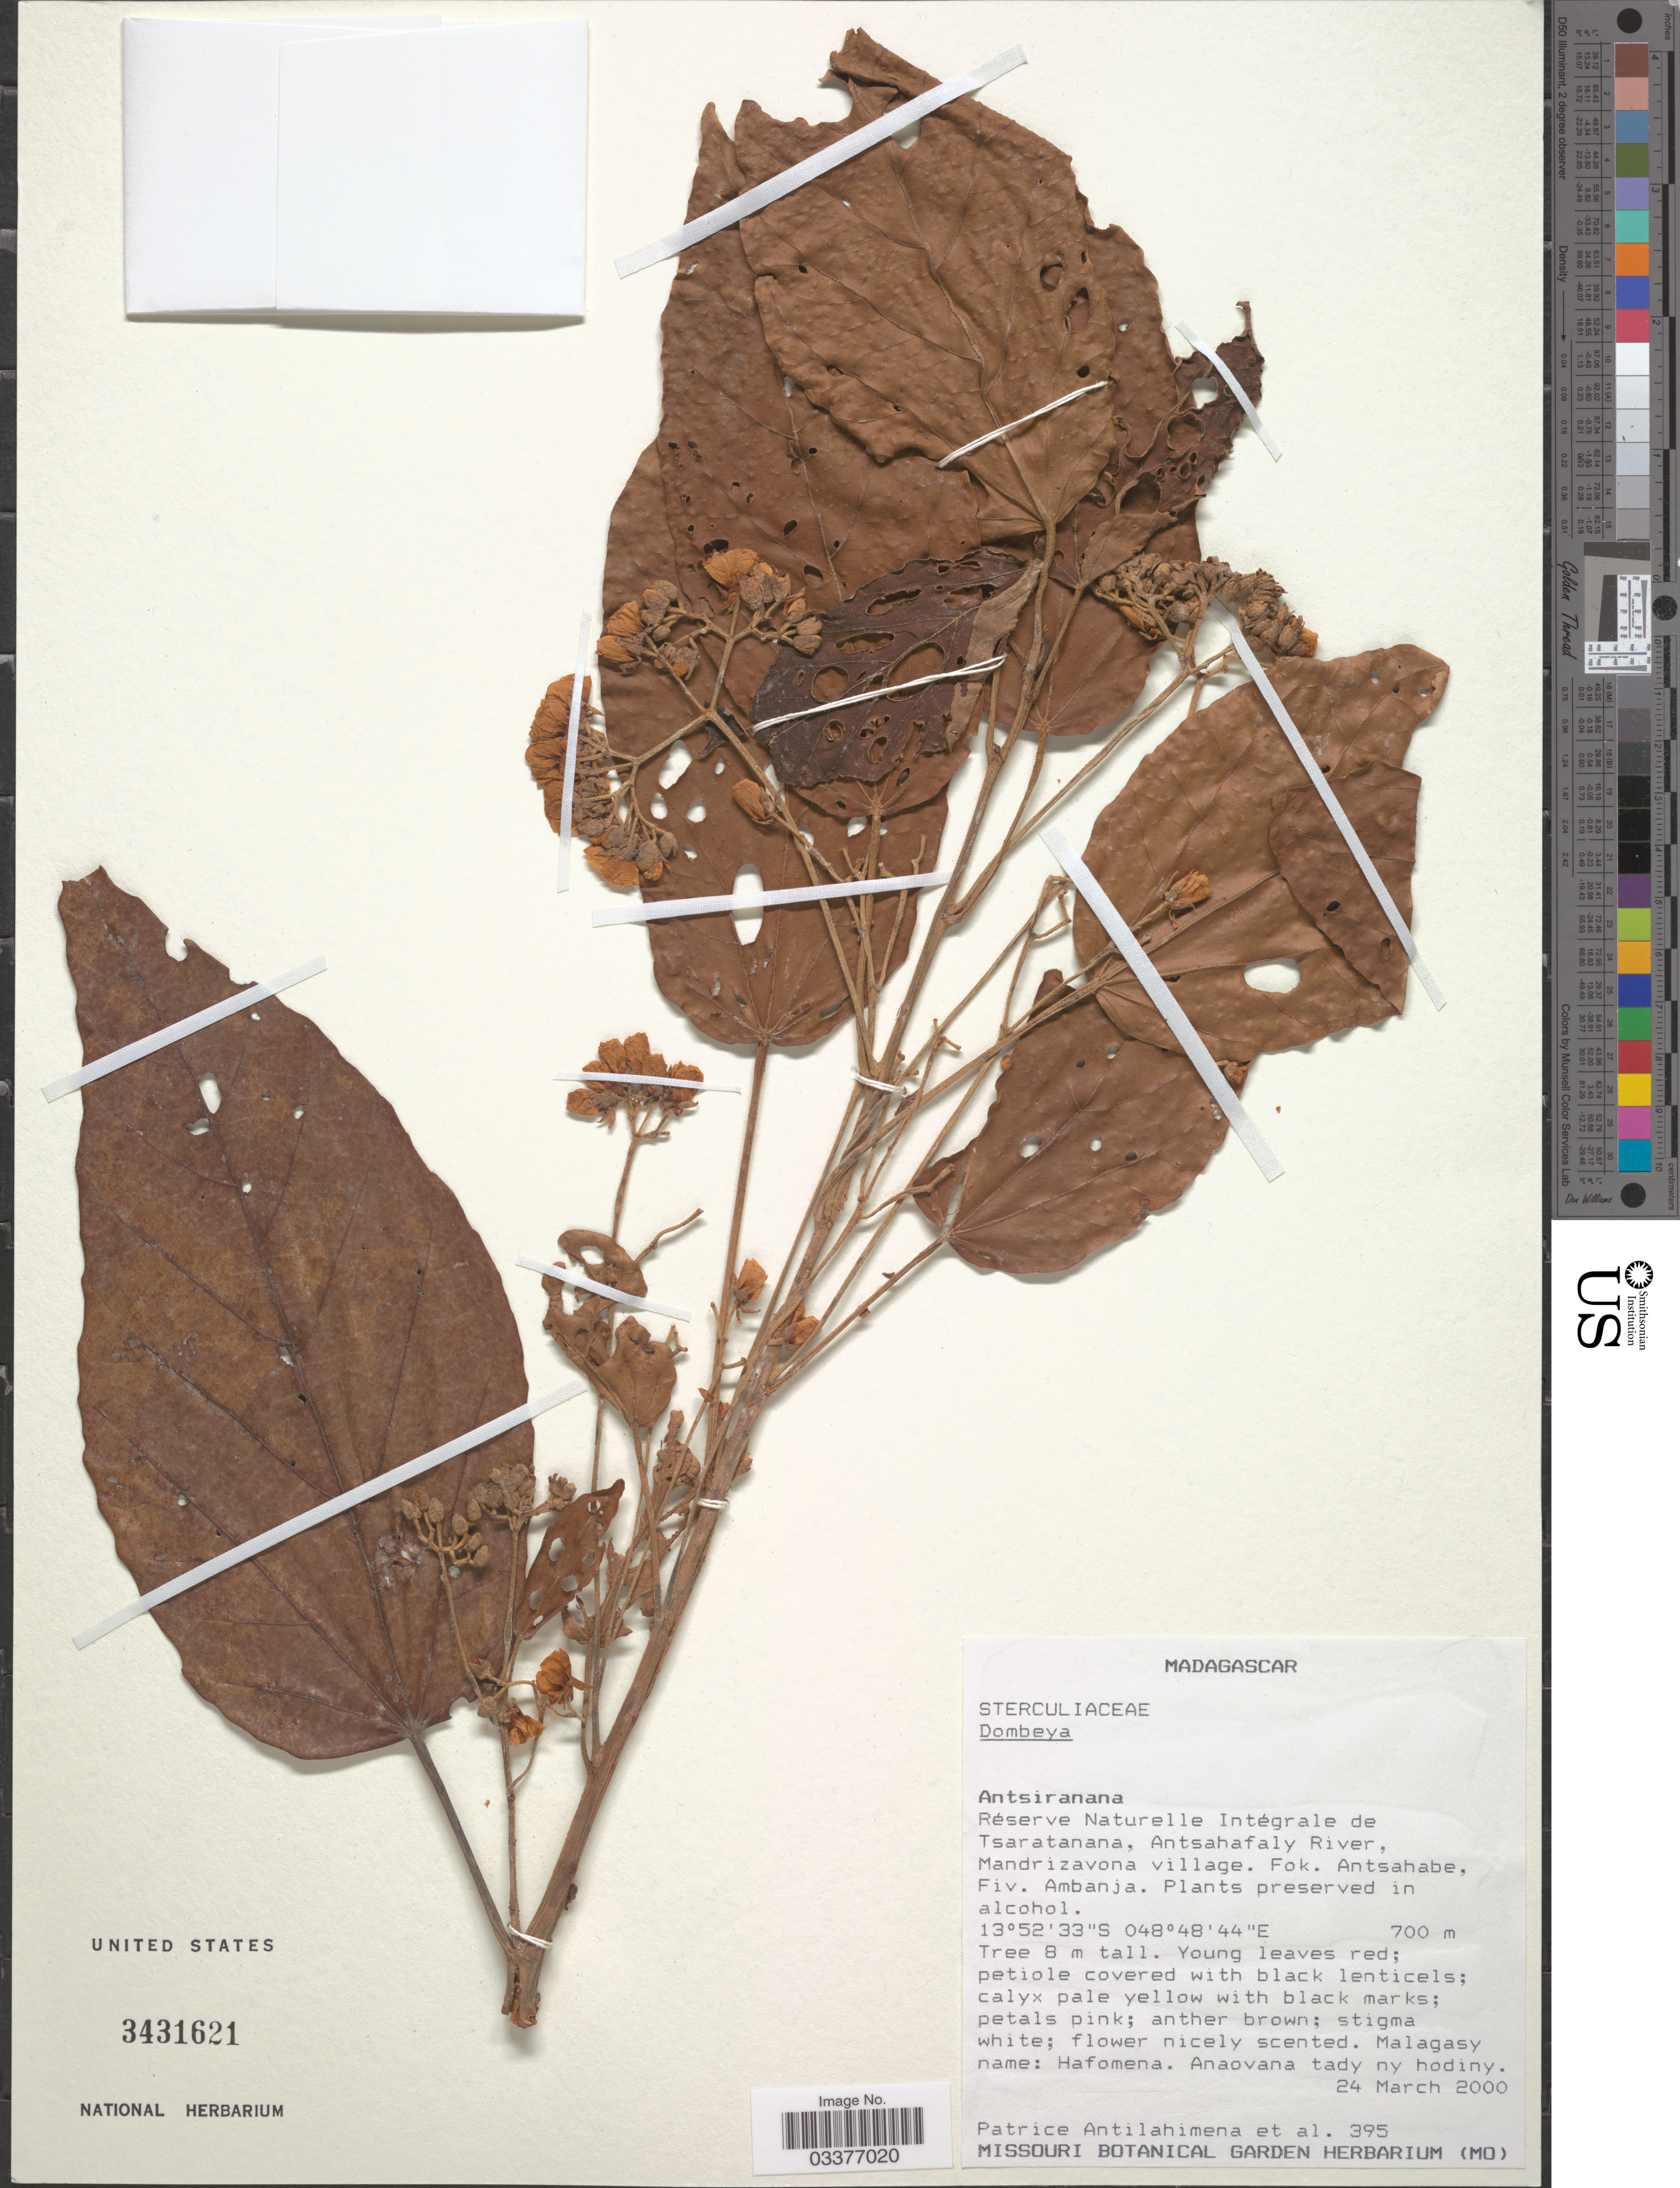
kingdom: Plantae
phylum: Tracheophyta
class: Magnoliopsida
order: Malvales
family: Malvaceae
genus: Dombeya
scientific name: Dombeya sp.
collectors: P. Antilahimena & et al.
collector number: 395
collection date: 2000-03-24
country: Madagascar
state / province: Diana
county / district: Ambanja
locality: Réserve Naturelle Intégrale de Tsaratanana, Antsahafaly River, Mandrizavona village. Fok. Antsahabe, Fiv. Ambanja.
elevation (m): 700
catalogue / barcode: US 3431621